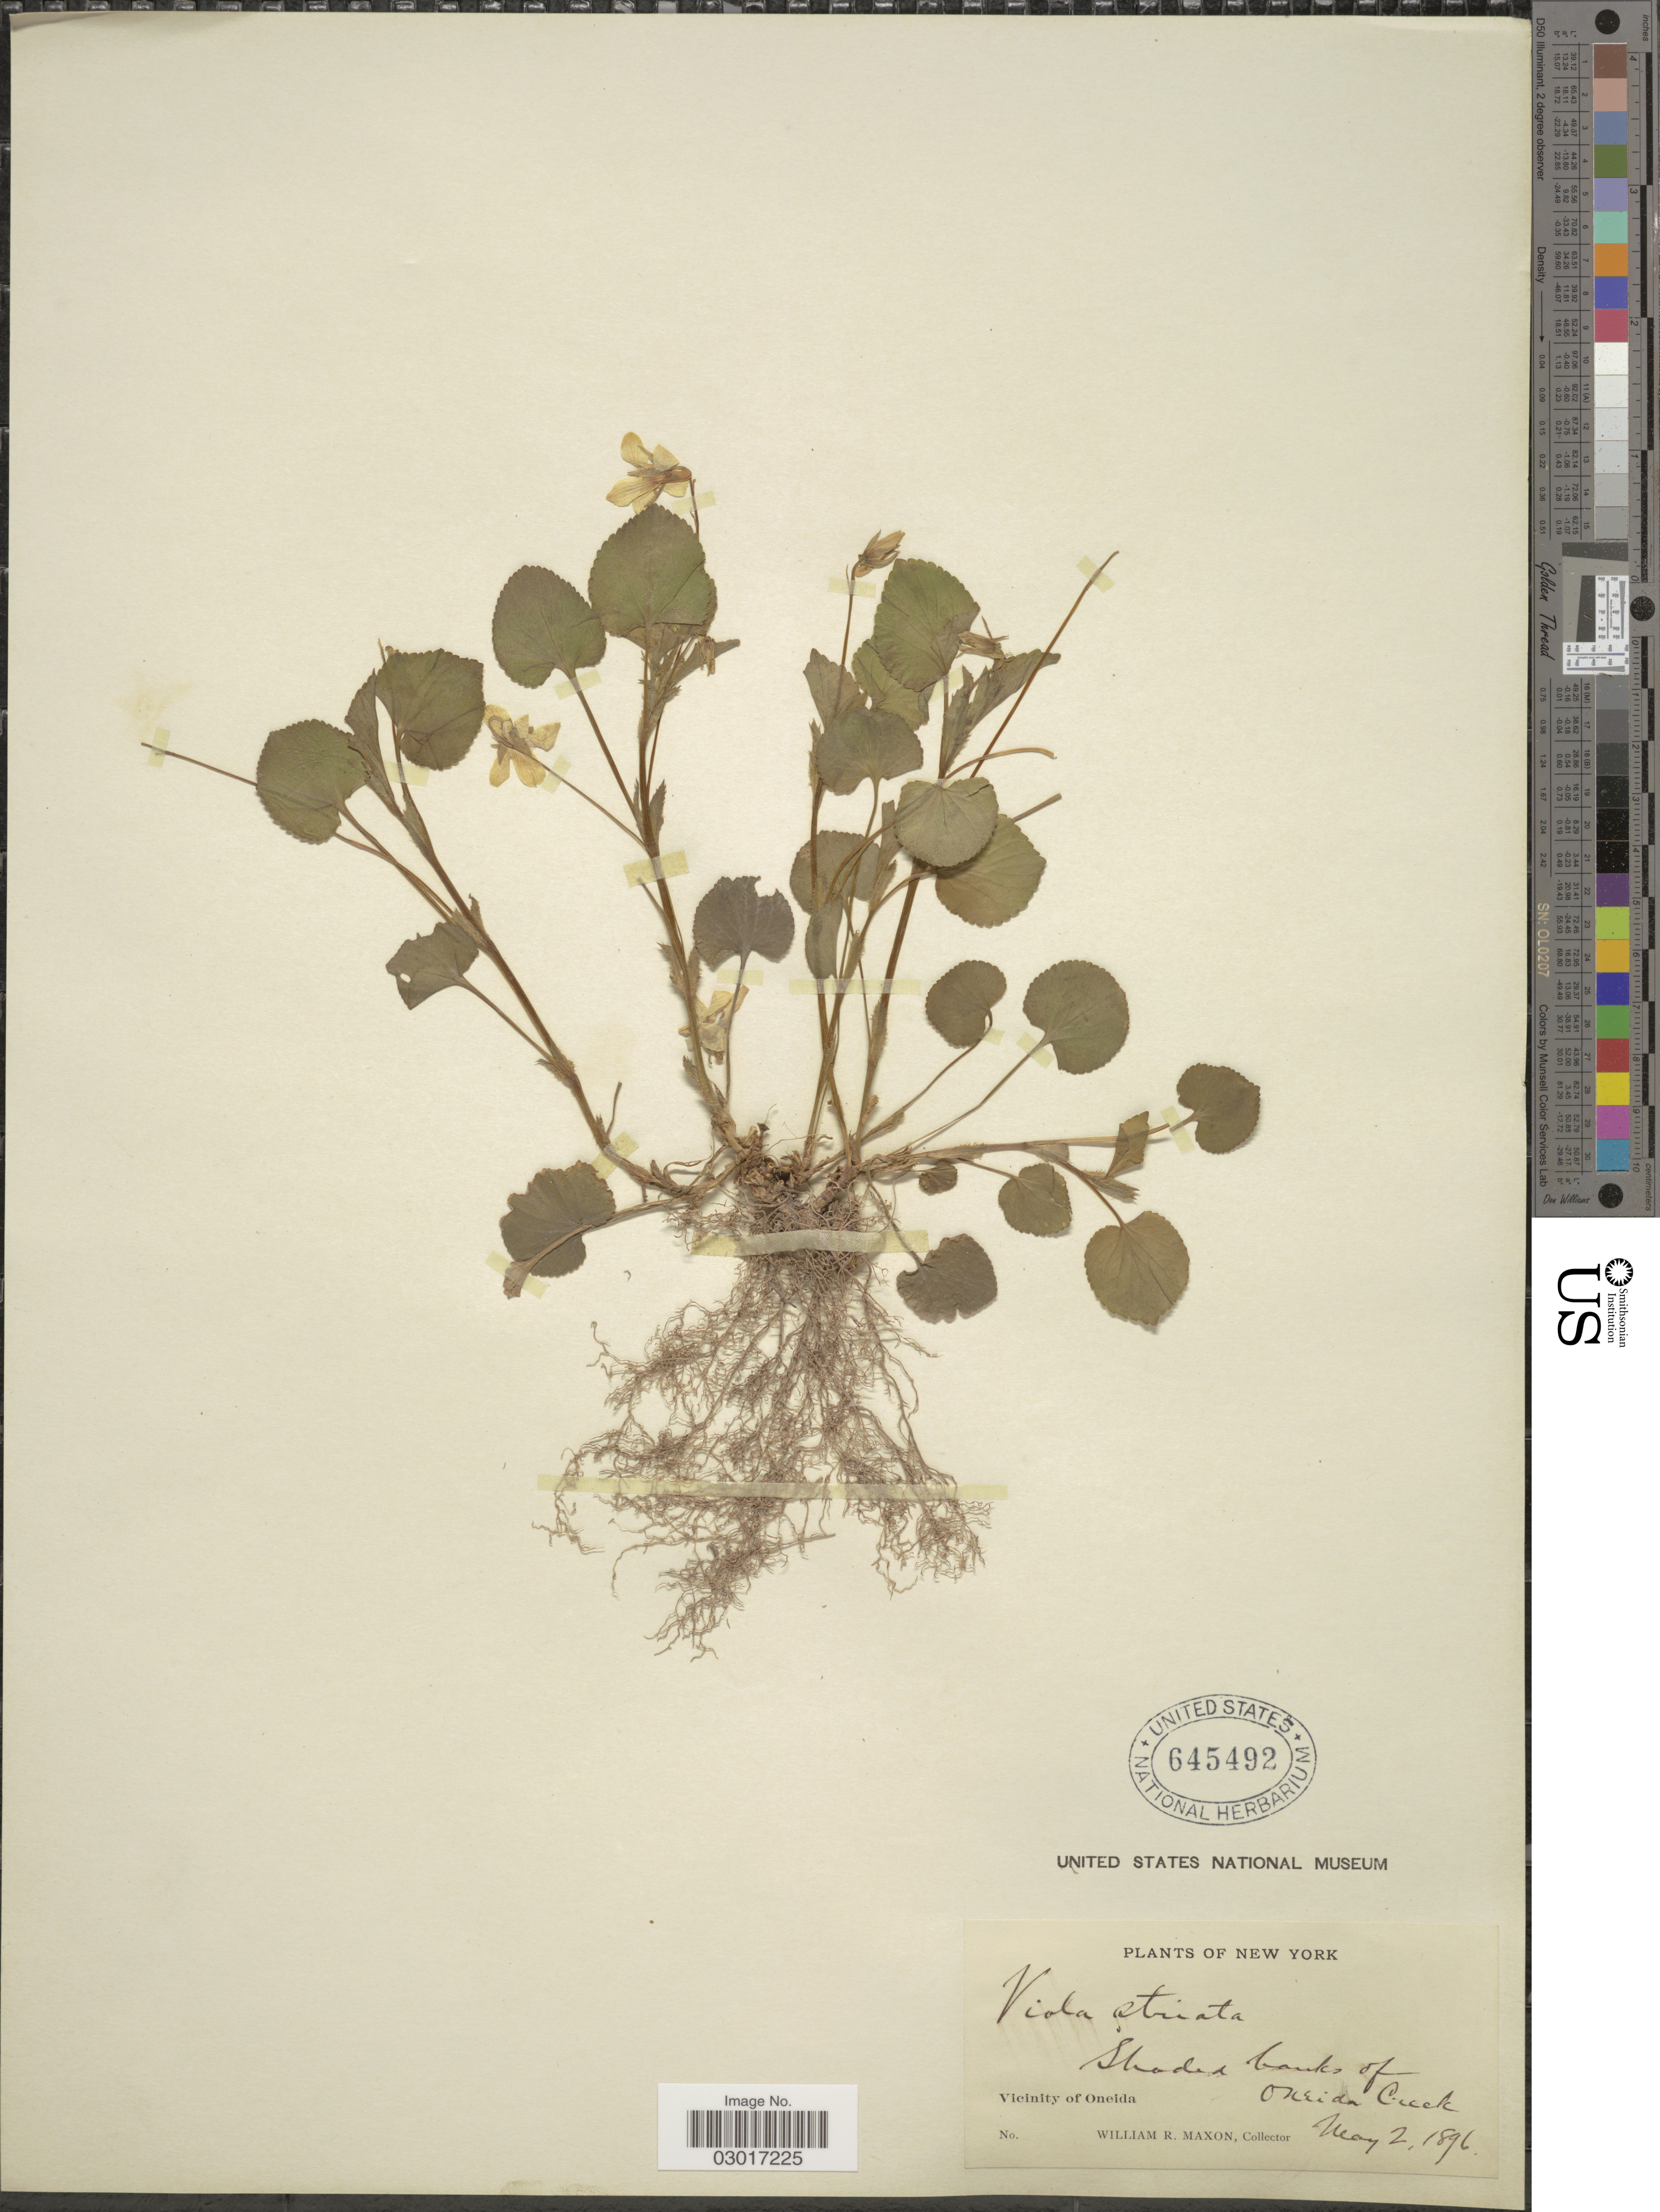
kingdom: Plantae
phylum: Tracheophyta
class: Magnoliopsida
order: Malpighiales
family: Violaceae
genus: Viola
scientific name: Viola striata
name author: Aiton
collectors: W. R. Maxon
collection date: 1896-05-02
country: United States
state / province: New York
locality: Shaded banks of Oneida Creek. Vicinity of Oneida.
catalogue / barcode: US 645492